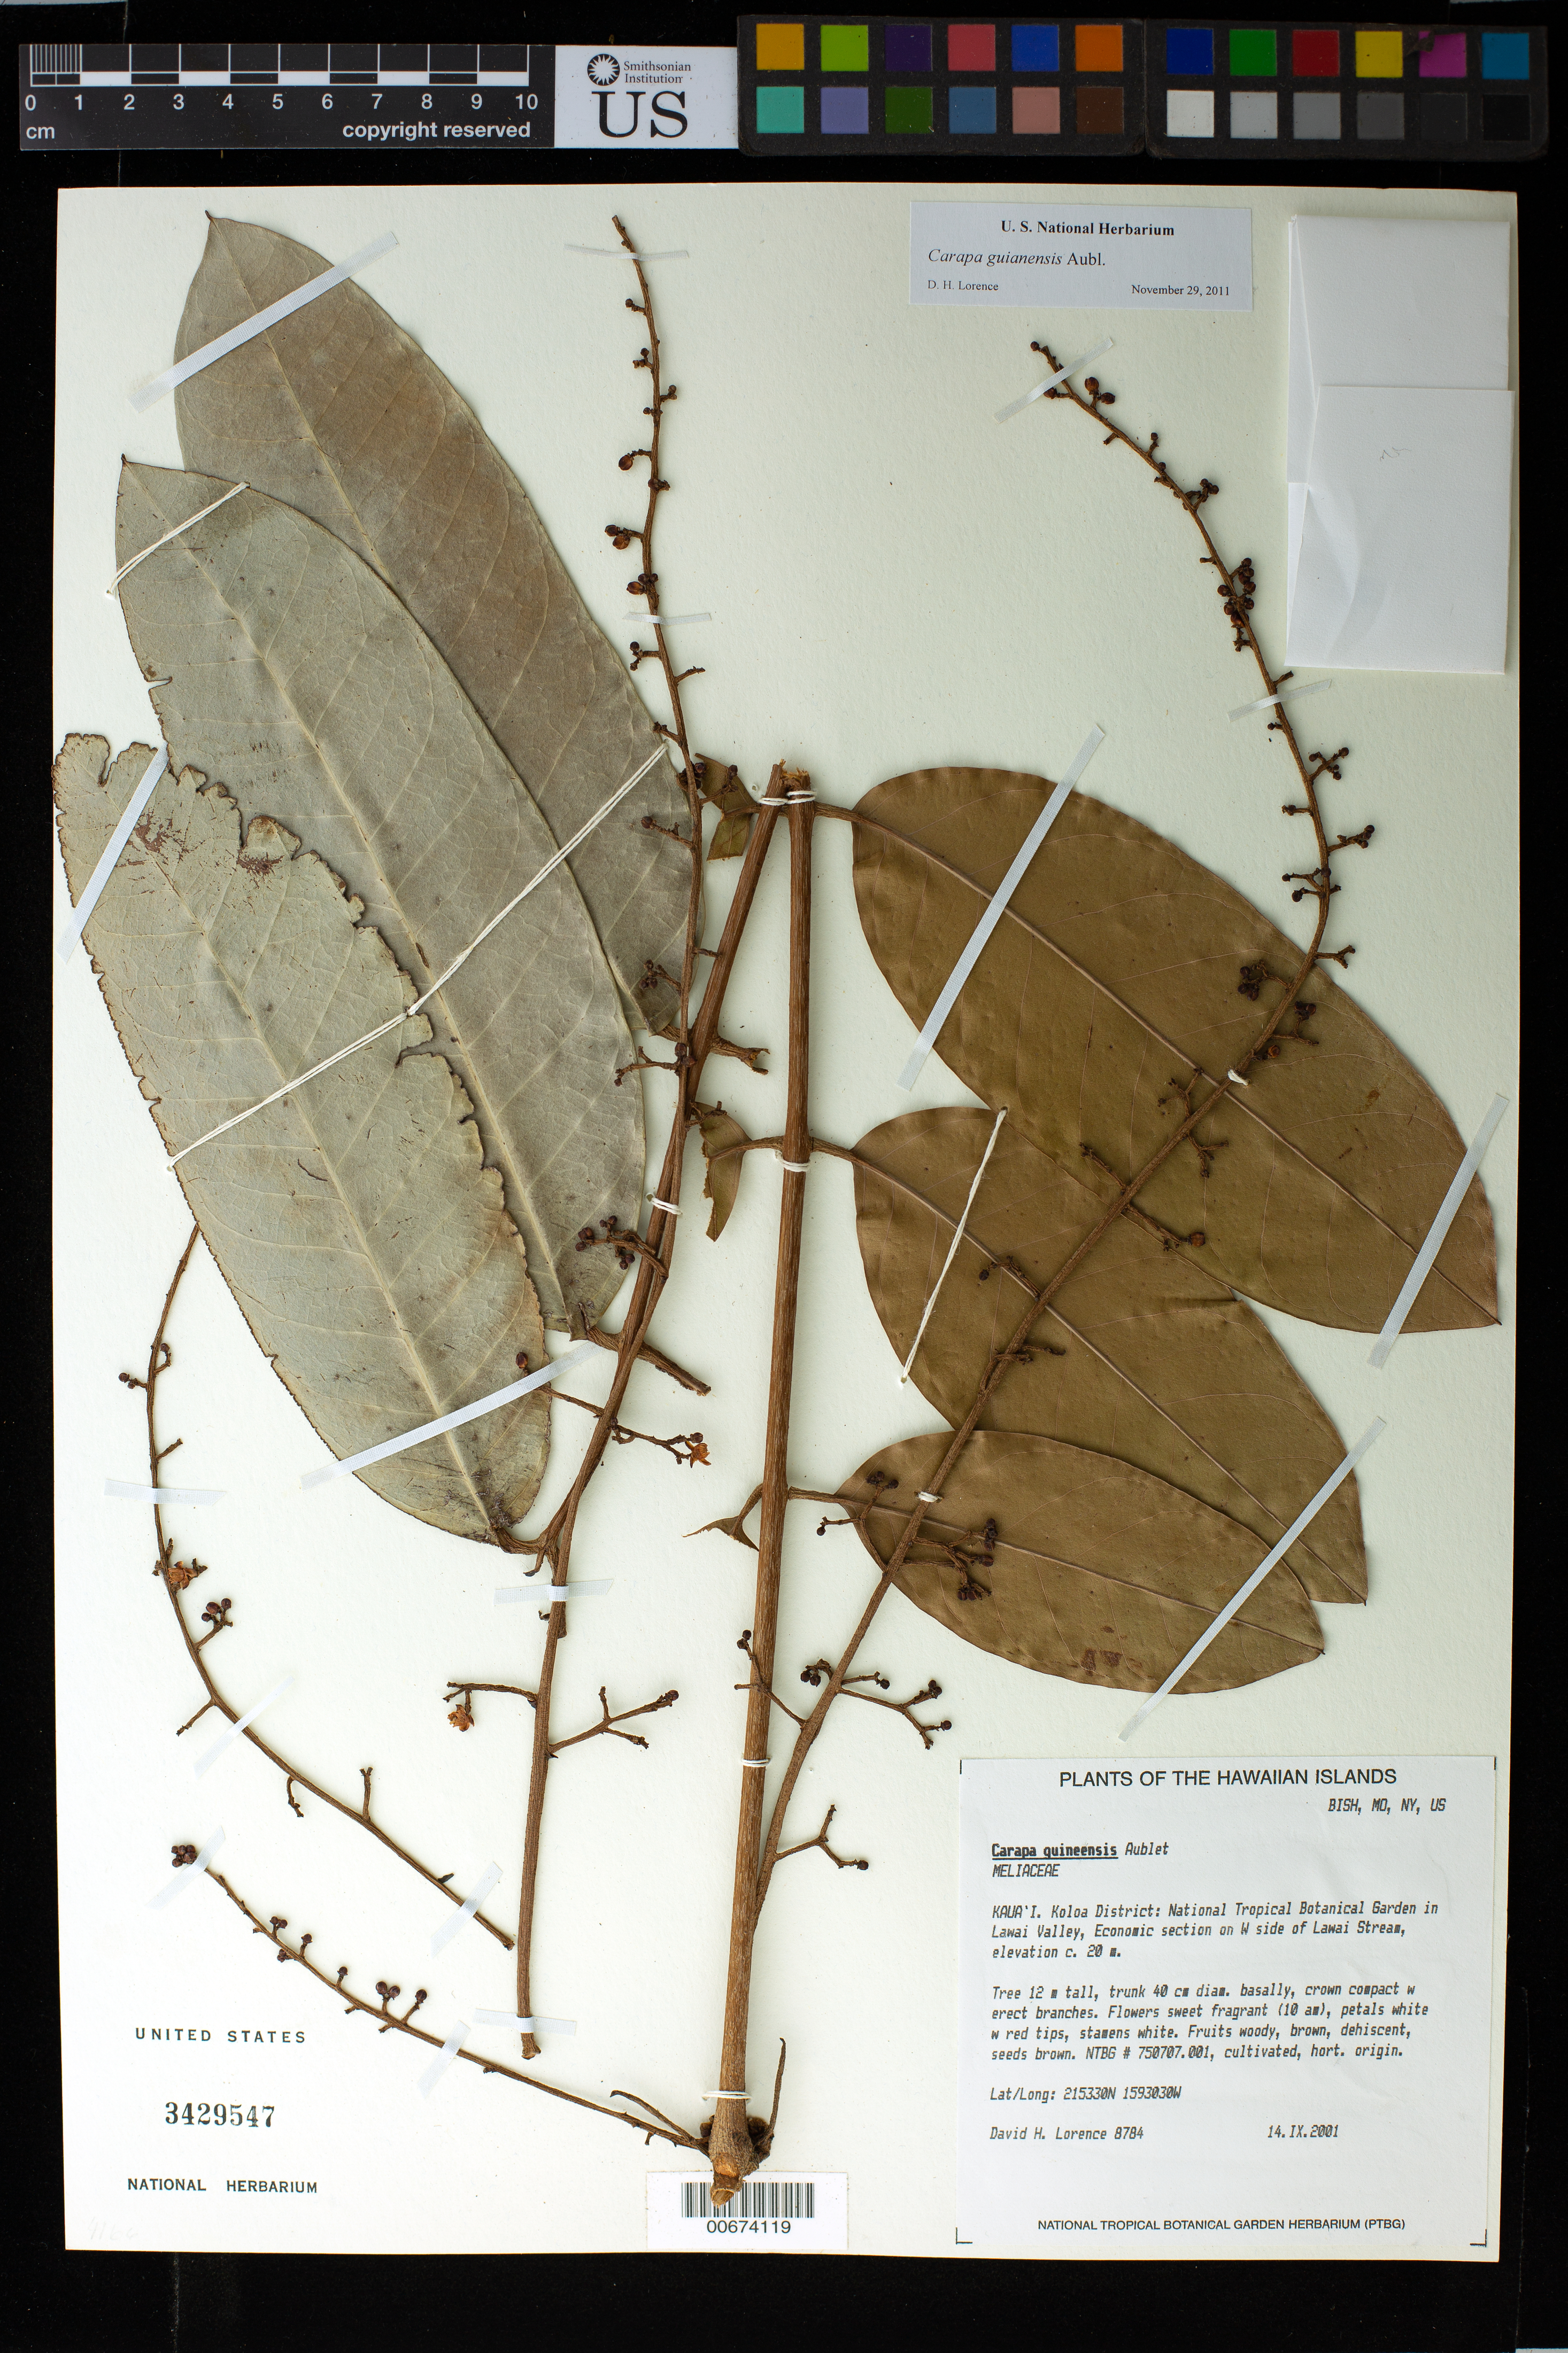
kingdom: Plantae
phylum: Tracheophyta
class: Magnoliopsida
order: Sapindales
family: Meliaceae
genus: Carapa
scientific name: Carapa guianensis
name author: Aubl.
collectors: D. Lorence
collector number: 8784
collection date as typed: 14 Sep 2001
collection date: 2001-09-14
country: United States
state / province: Hawaii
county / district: Kauai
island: Kaua'i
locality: National Tropical Botanical Garden in Lawai Valley, Economic section on W side of Lawai Stream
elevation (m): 20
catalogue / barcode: US 3429547